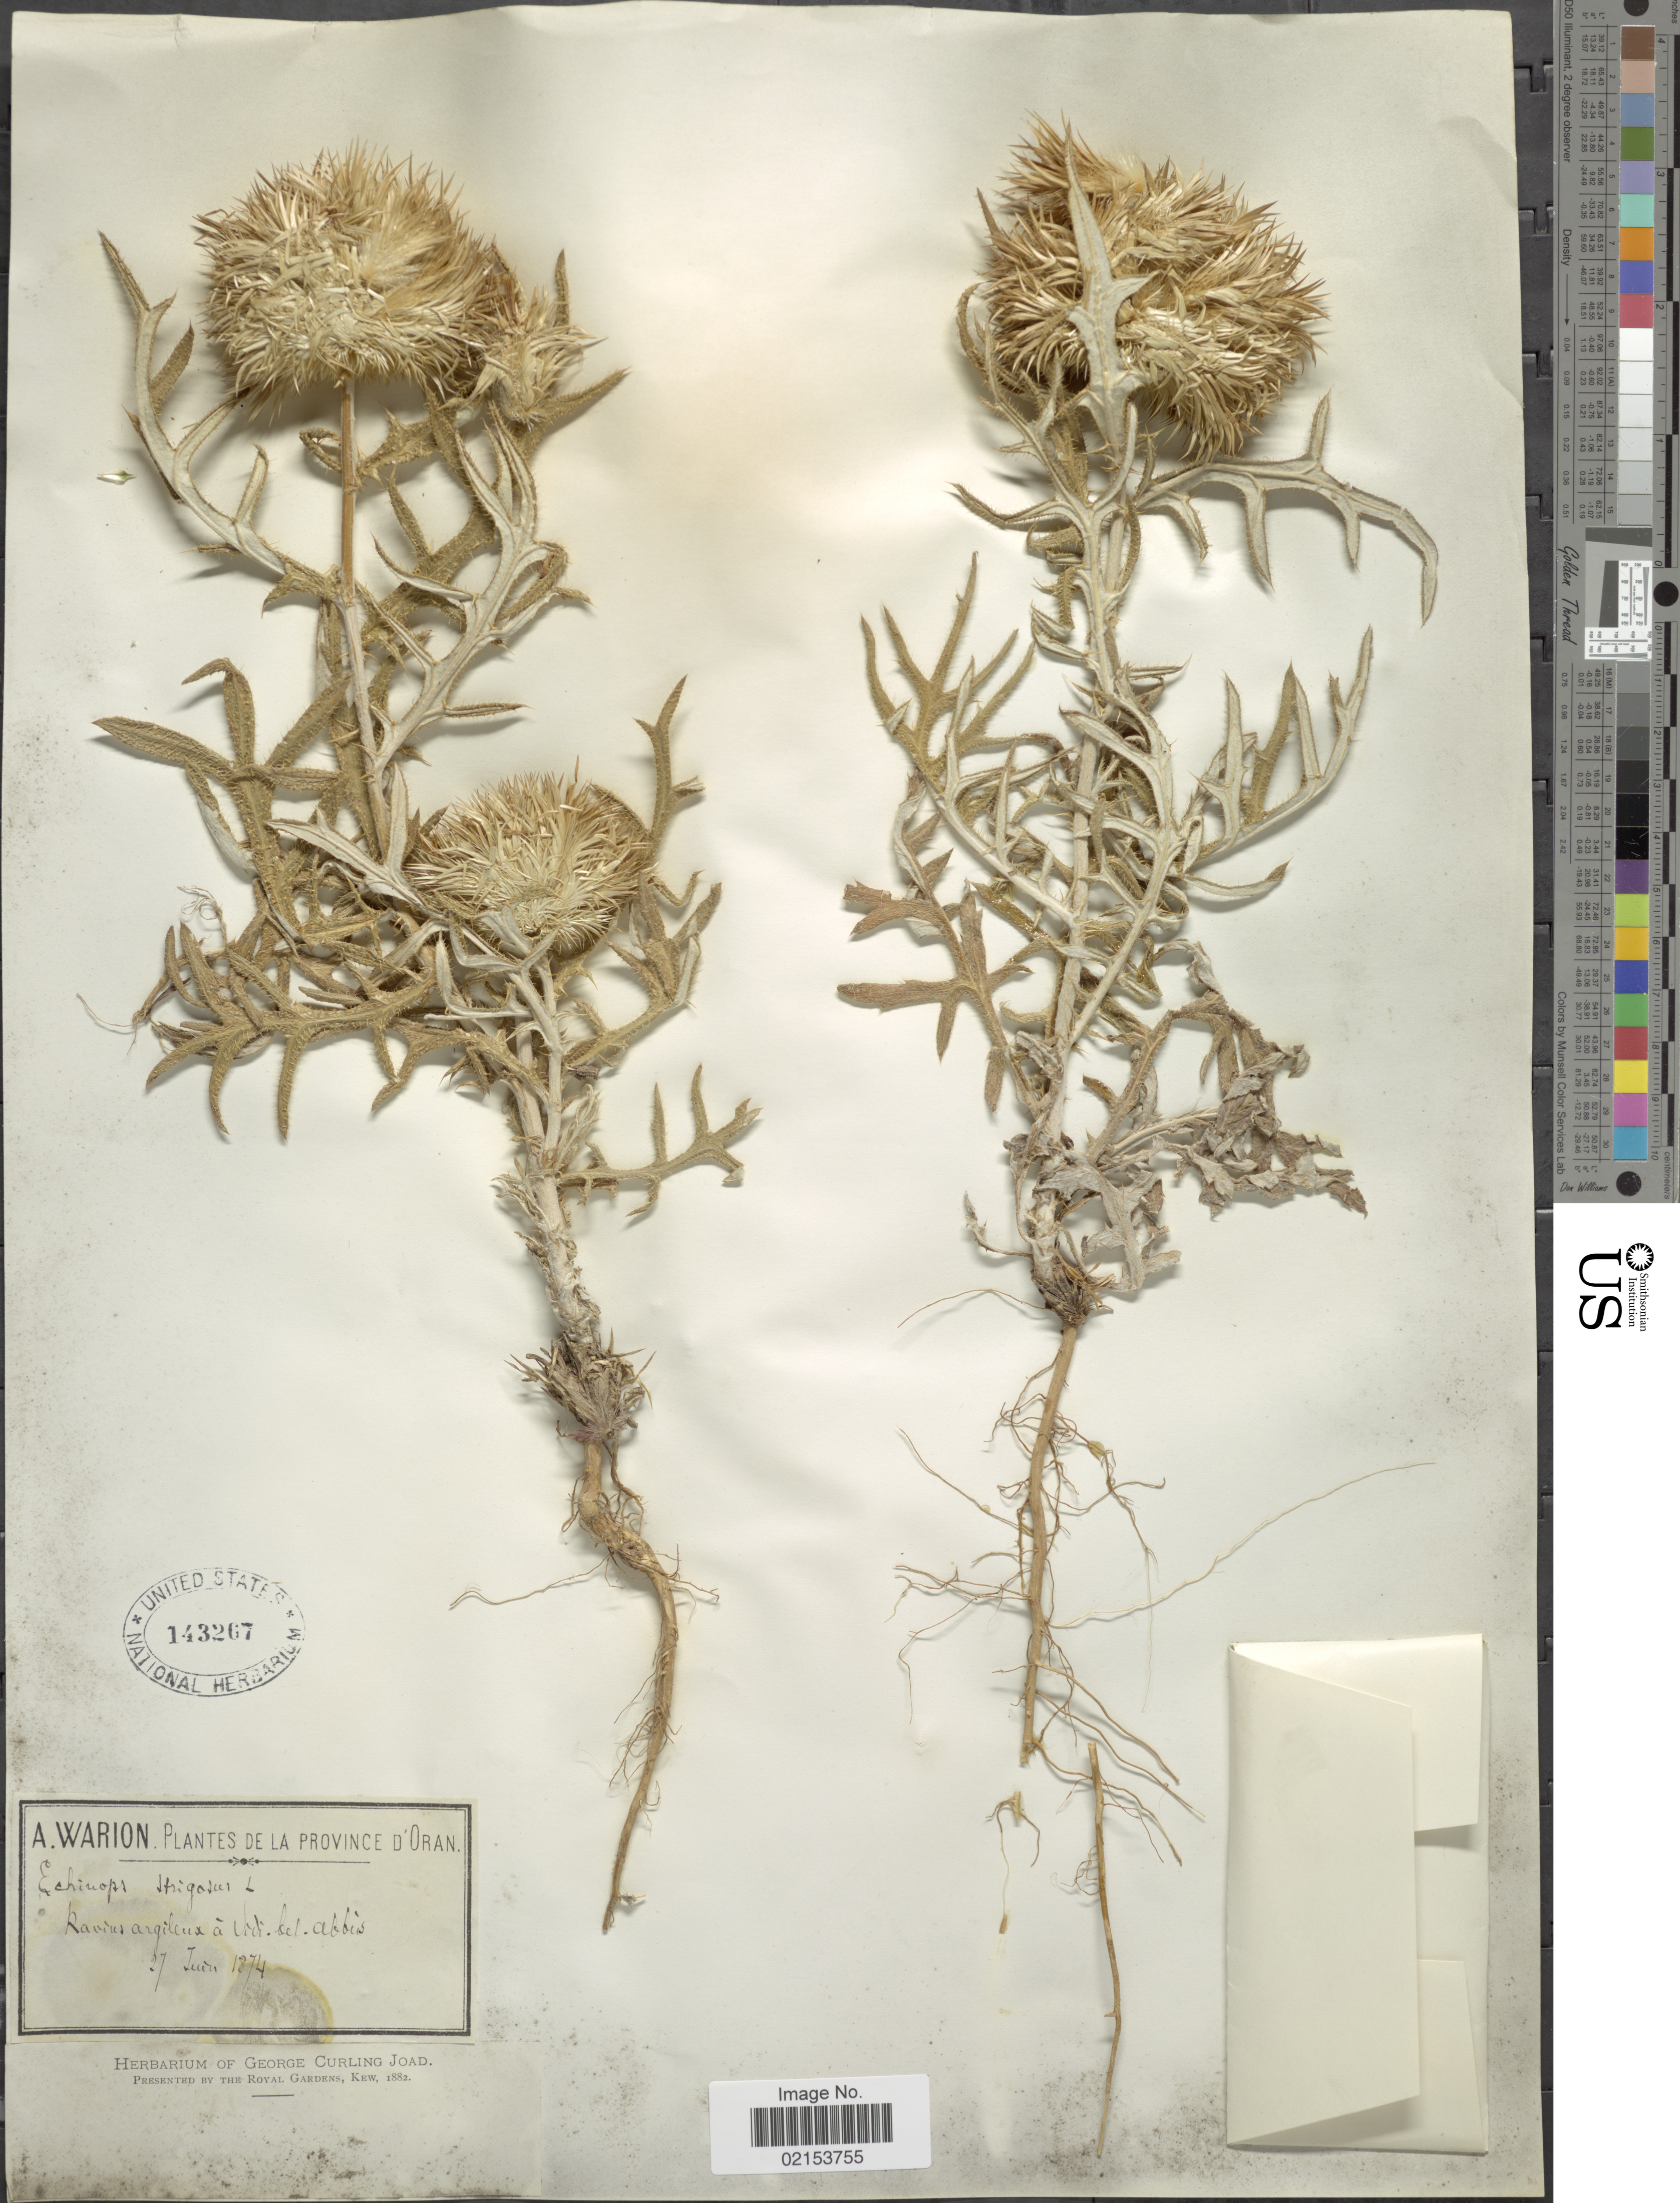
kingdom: Plantae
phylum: Tracheophyta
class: Magnoliopsida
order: Asterales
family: Asteraceae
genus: Echinops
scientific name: Echinops strigosus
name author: L.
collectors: A. Warion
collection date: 1874-06-27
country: Algeria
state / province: Oran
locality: Ravins argileux a Vidi bel. Abbis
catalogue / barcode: US 143267